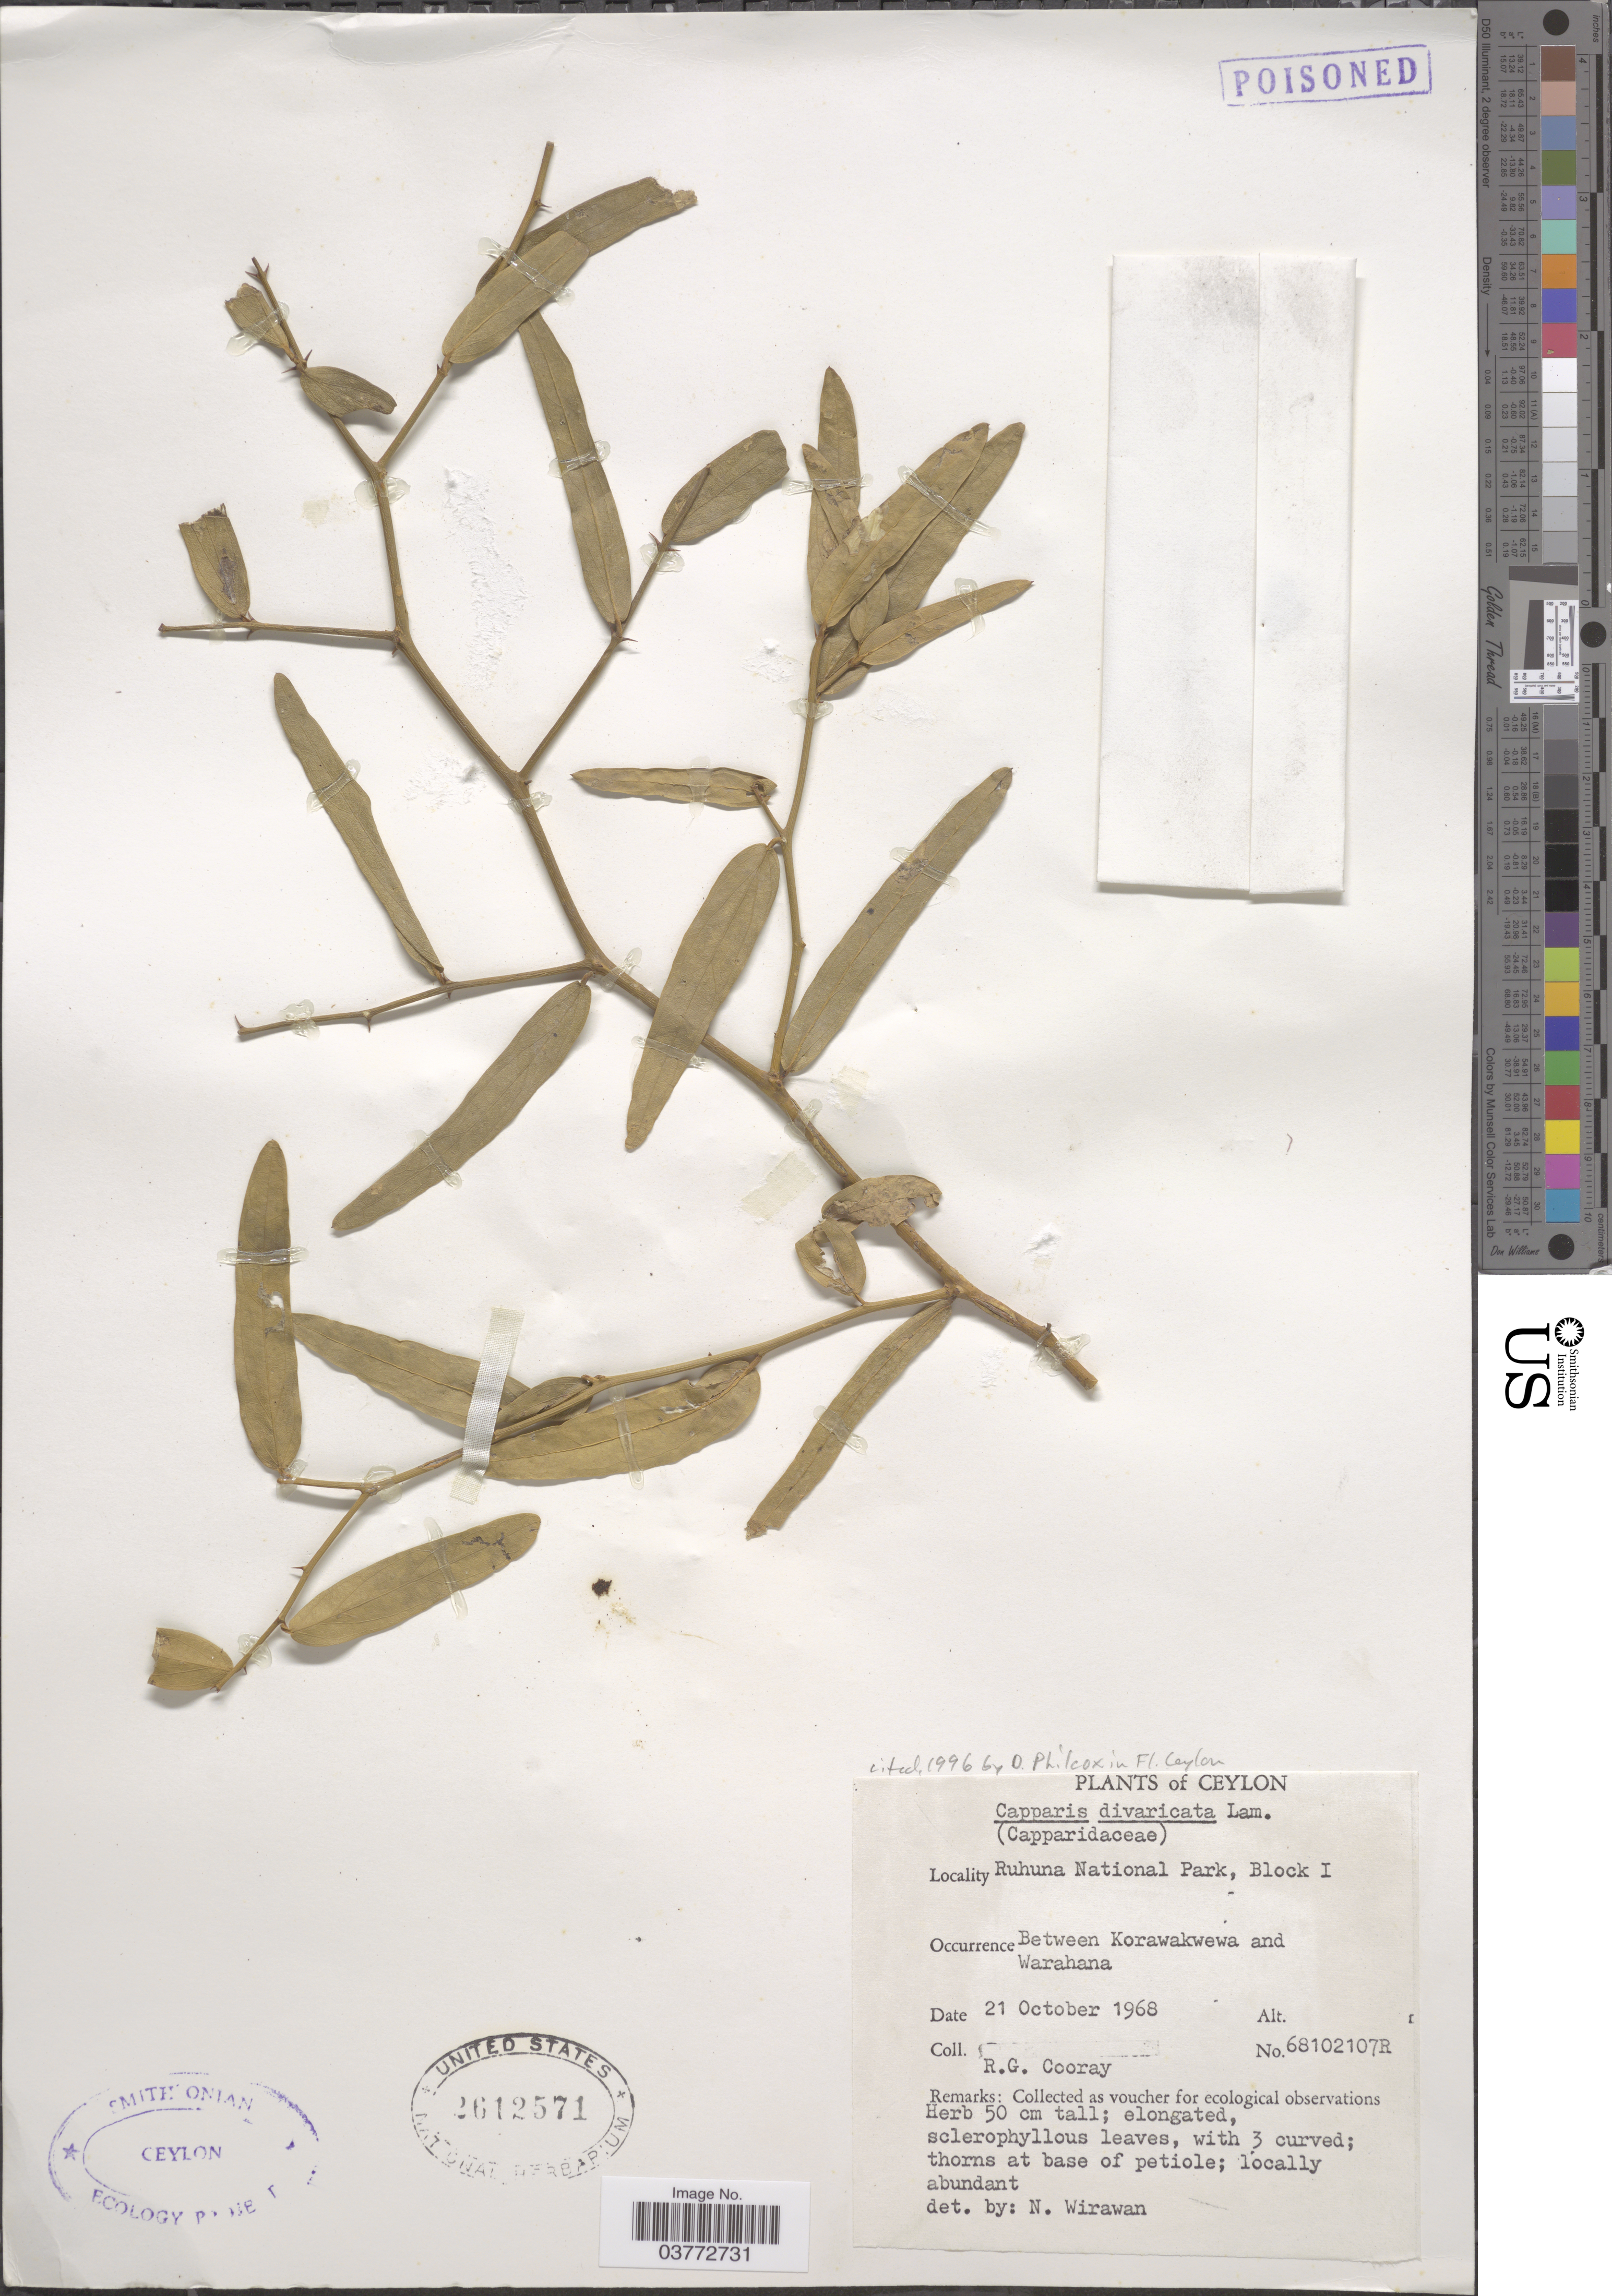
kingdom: Plantae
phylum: Tracheophyta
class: Magnoliopsida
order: Brassicales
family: Capparaceae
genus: Capparis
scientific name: Capparis divaricata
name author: Lam.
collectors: R. Cooray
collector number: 68102107R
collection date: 1968-10-21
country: Sri Lanka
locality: Ceylon. Ruhuna National Park, Block I. Between Korawakwewa and Warahana.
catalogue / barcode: US 2612571